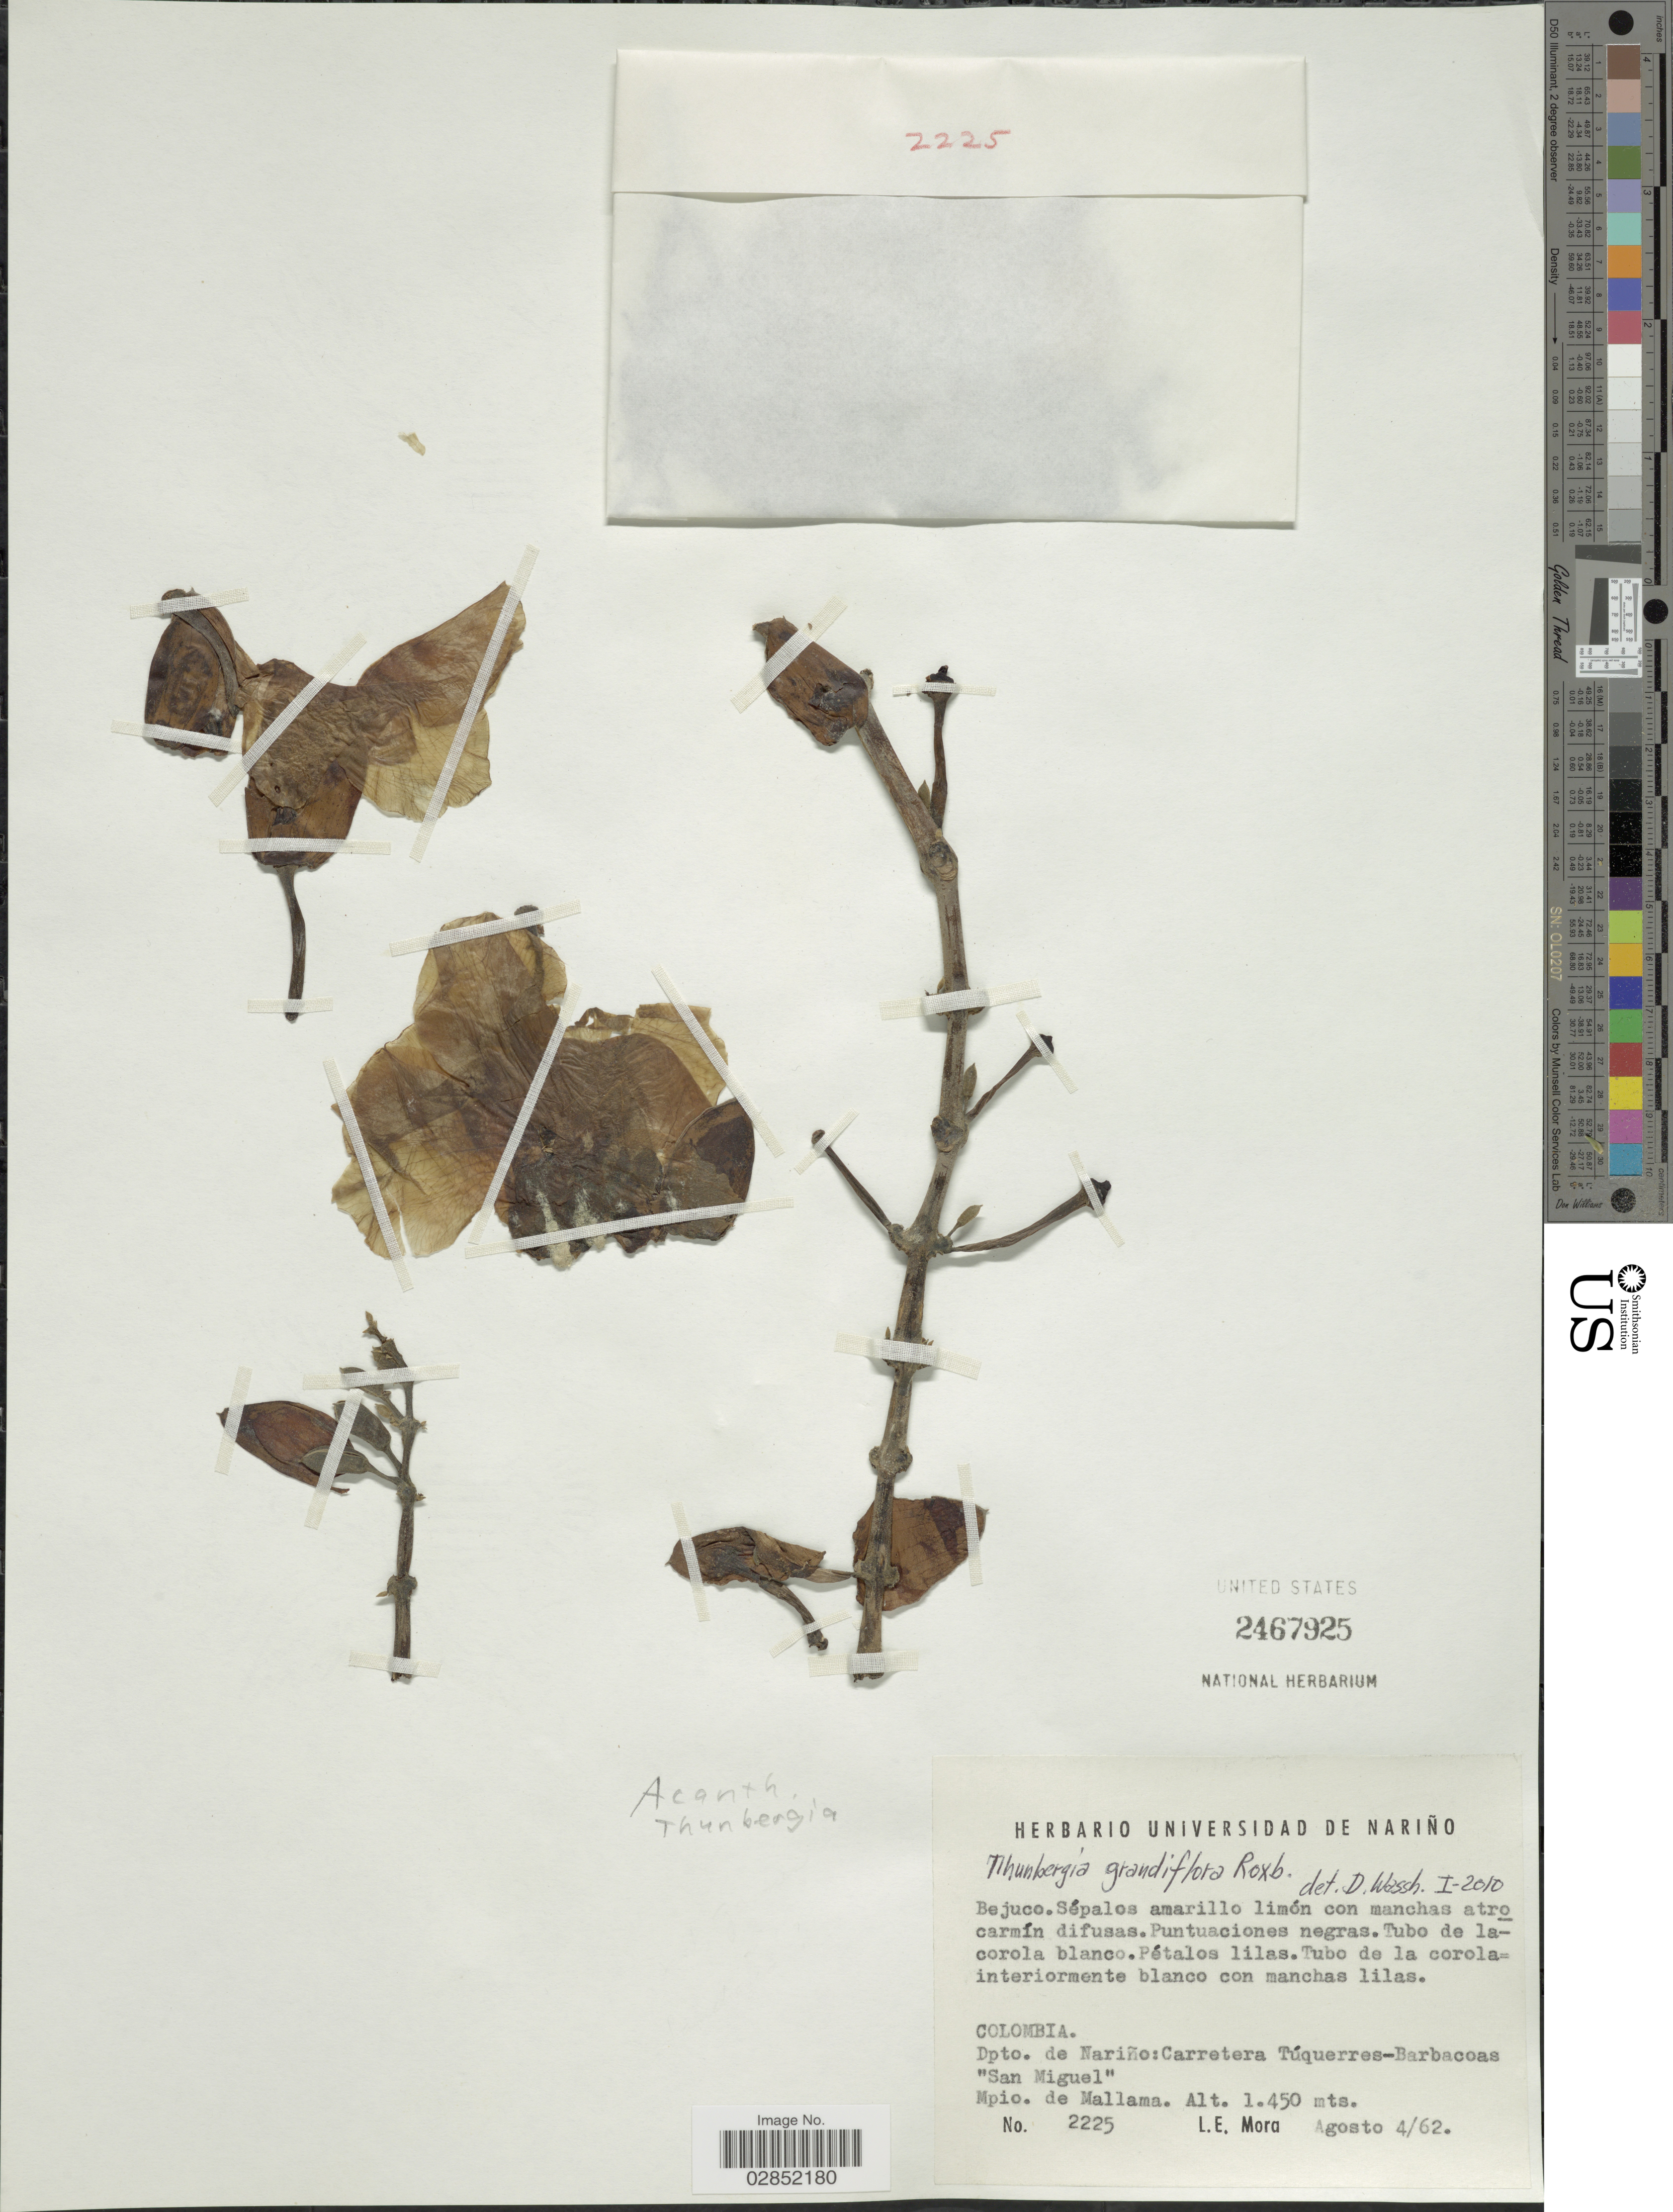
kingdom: Plantae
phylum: Tracheophyta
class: Magnoliopsida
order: Lamiales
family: Acanthaceae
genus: Thunbergia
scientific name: Thunbergia grandiflora 'Alba'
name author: (Roxb. ex Rottler) Roxb.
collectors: L. Mora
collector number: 2225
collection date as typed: Transcribed d/m/y: 4/8/62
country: Colombia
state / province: Nariño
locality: Dpto. de Nariño: Carretera Túquerres-Barbacoas "San Miguel". Mpio. de Mallama.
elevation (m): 1450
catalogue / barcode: US 2467925